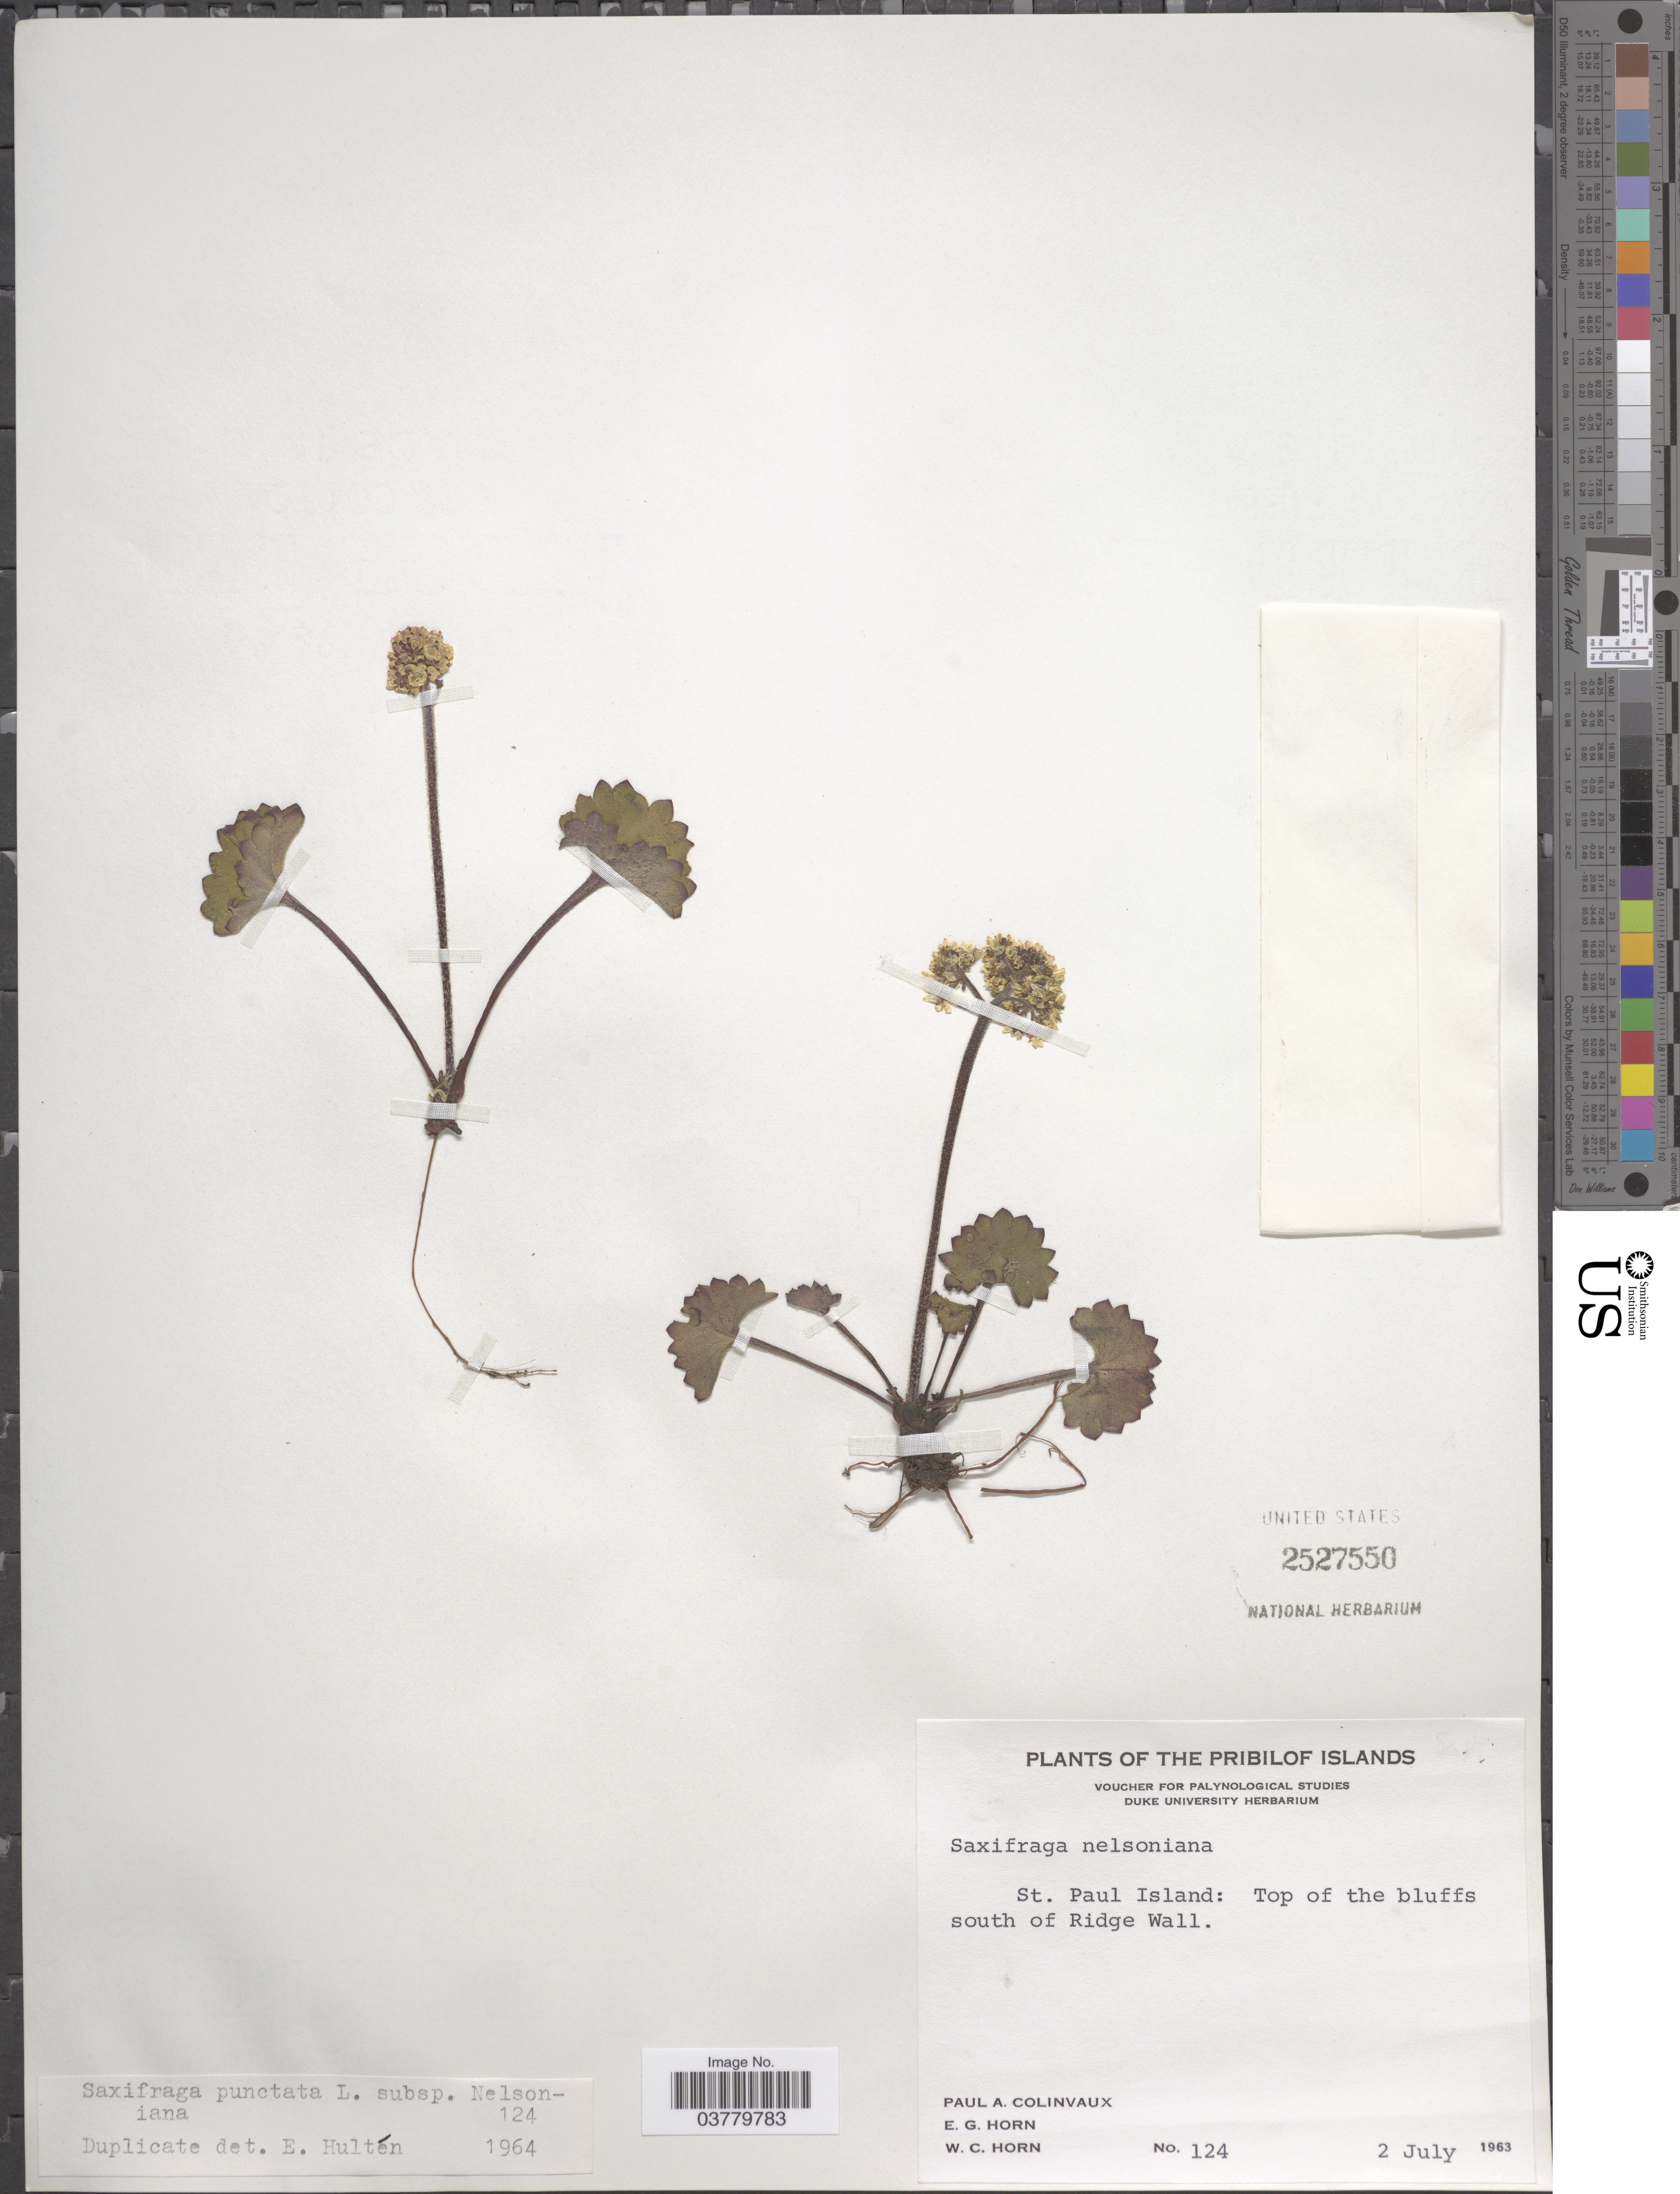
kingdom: Plantae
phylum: Tracheophyta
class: Magnoliopsida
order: Saxifragales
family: Saxifragaceae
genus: Micranthes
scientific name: Micranthes nelsoniana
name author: (D. Don) Small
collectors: P. Colinvaux, E. Horn & W. Horn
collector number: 124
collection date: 1963-07-02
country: United States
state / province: Alaska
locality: The Pribilof Islands. St. Paul Island: Top of the bluffs south of Ridge Wall.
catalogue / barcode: US 2527550